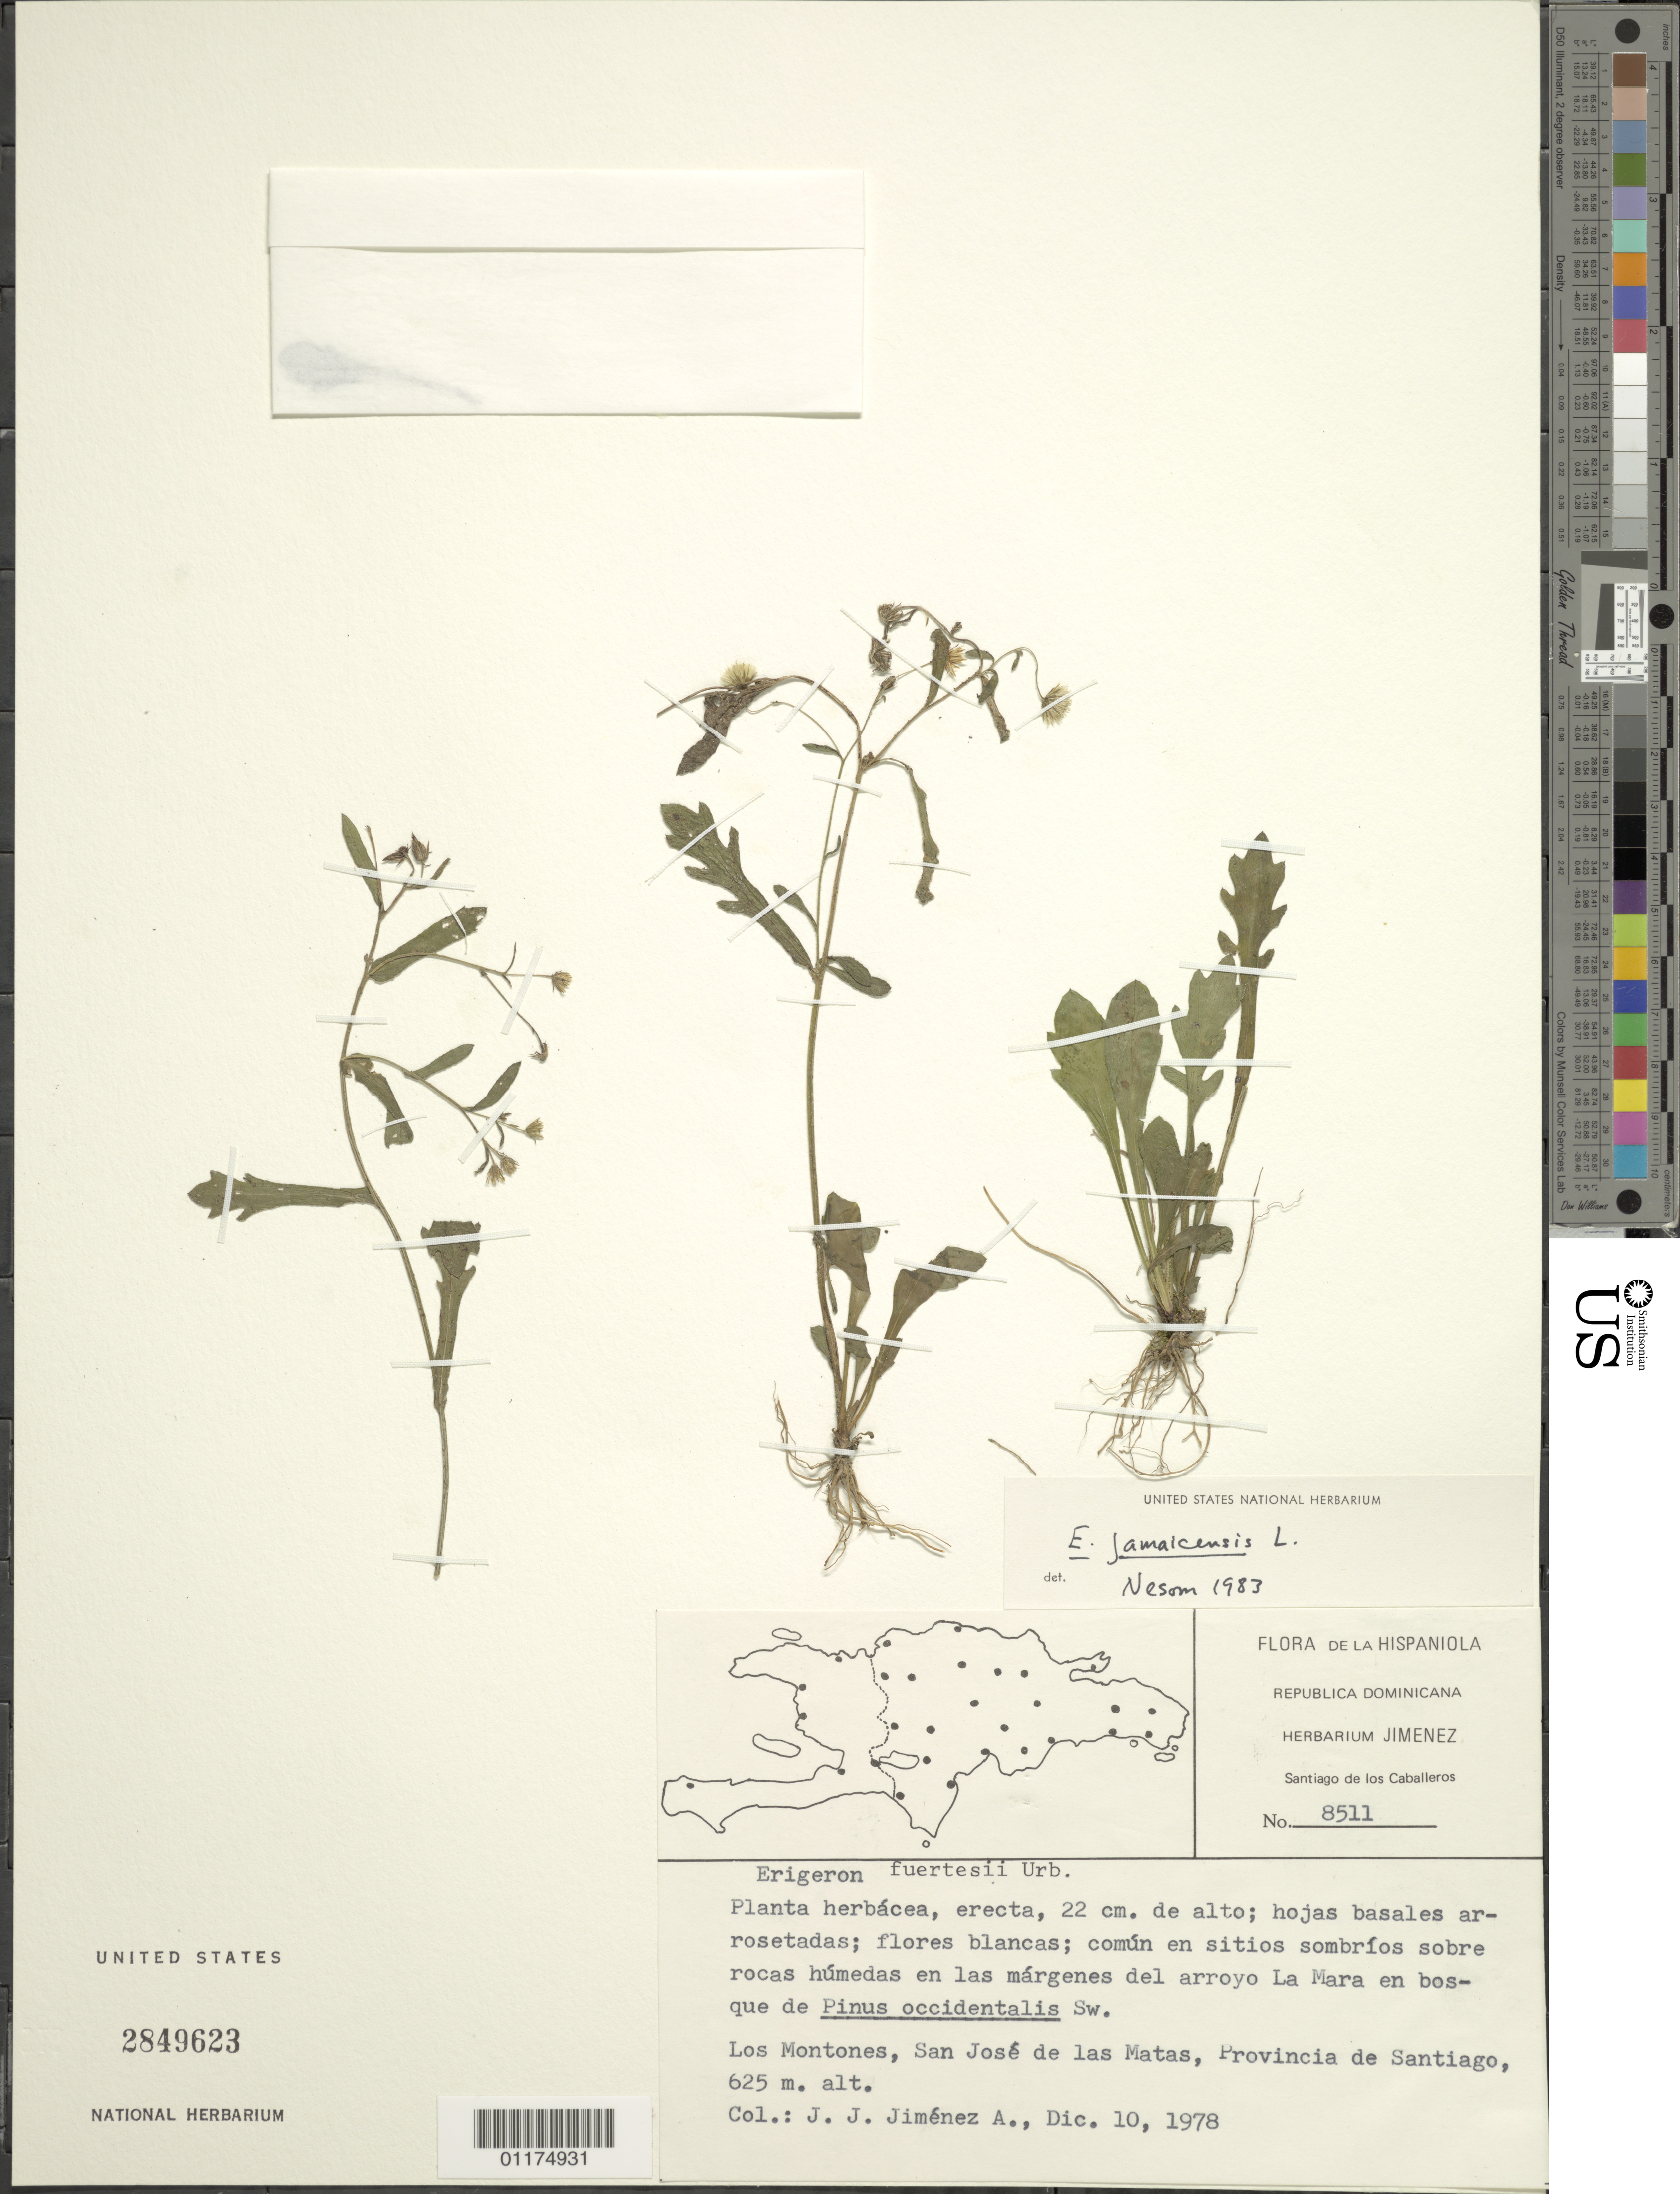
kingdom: Plantae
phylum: Tracheophyta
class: Magnoliopsida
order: Asterales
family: Asteraceae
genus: Erigeron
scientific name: Erigeron jamaicensis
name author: L.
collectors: J. J. Jiménez Almonte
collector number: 8511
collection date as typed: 10 Dec 1978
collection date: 1978-12-10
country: Dominican Republic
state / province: Santiago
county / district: San José de las Matas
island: Hispaniola I.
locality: Los Montones,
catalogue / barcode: US 2849623